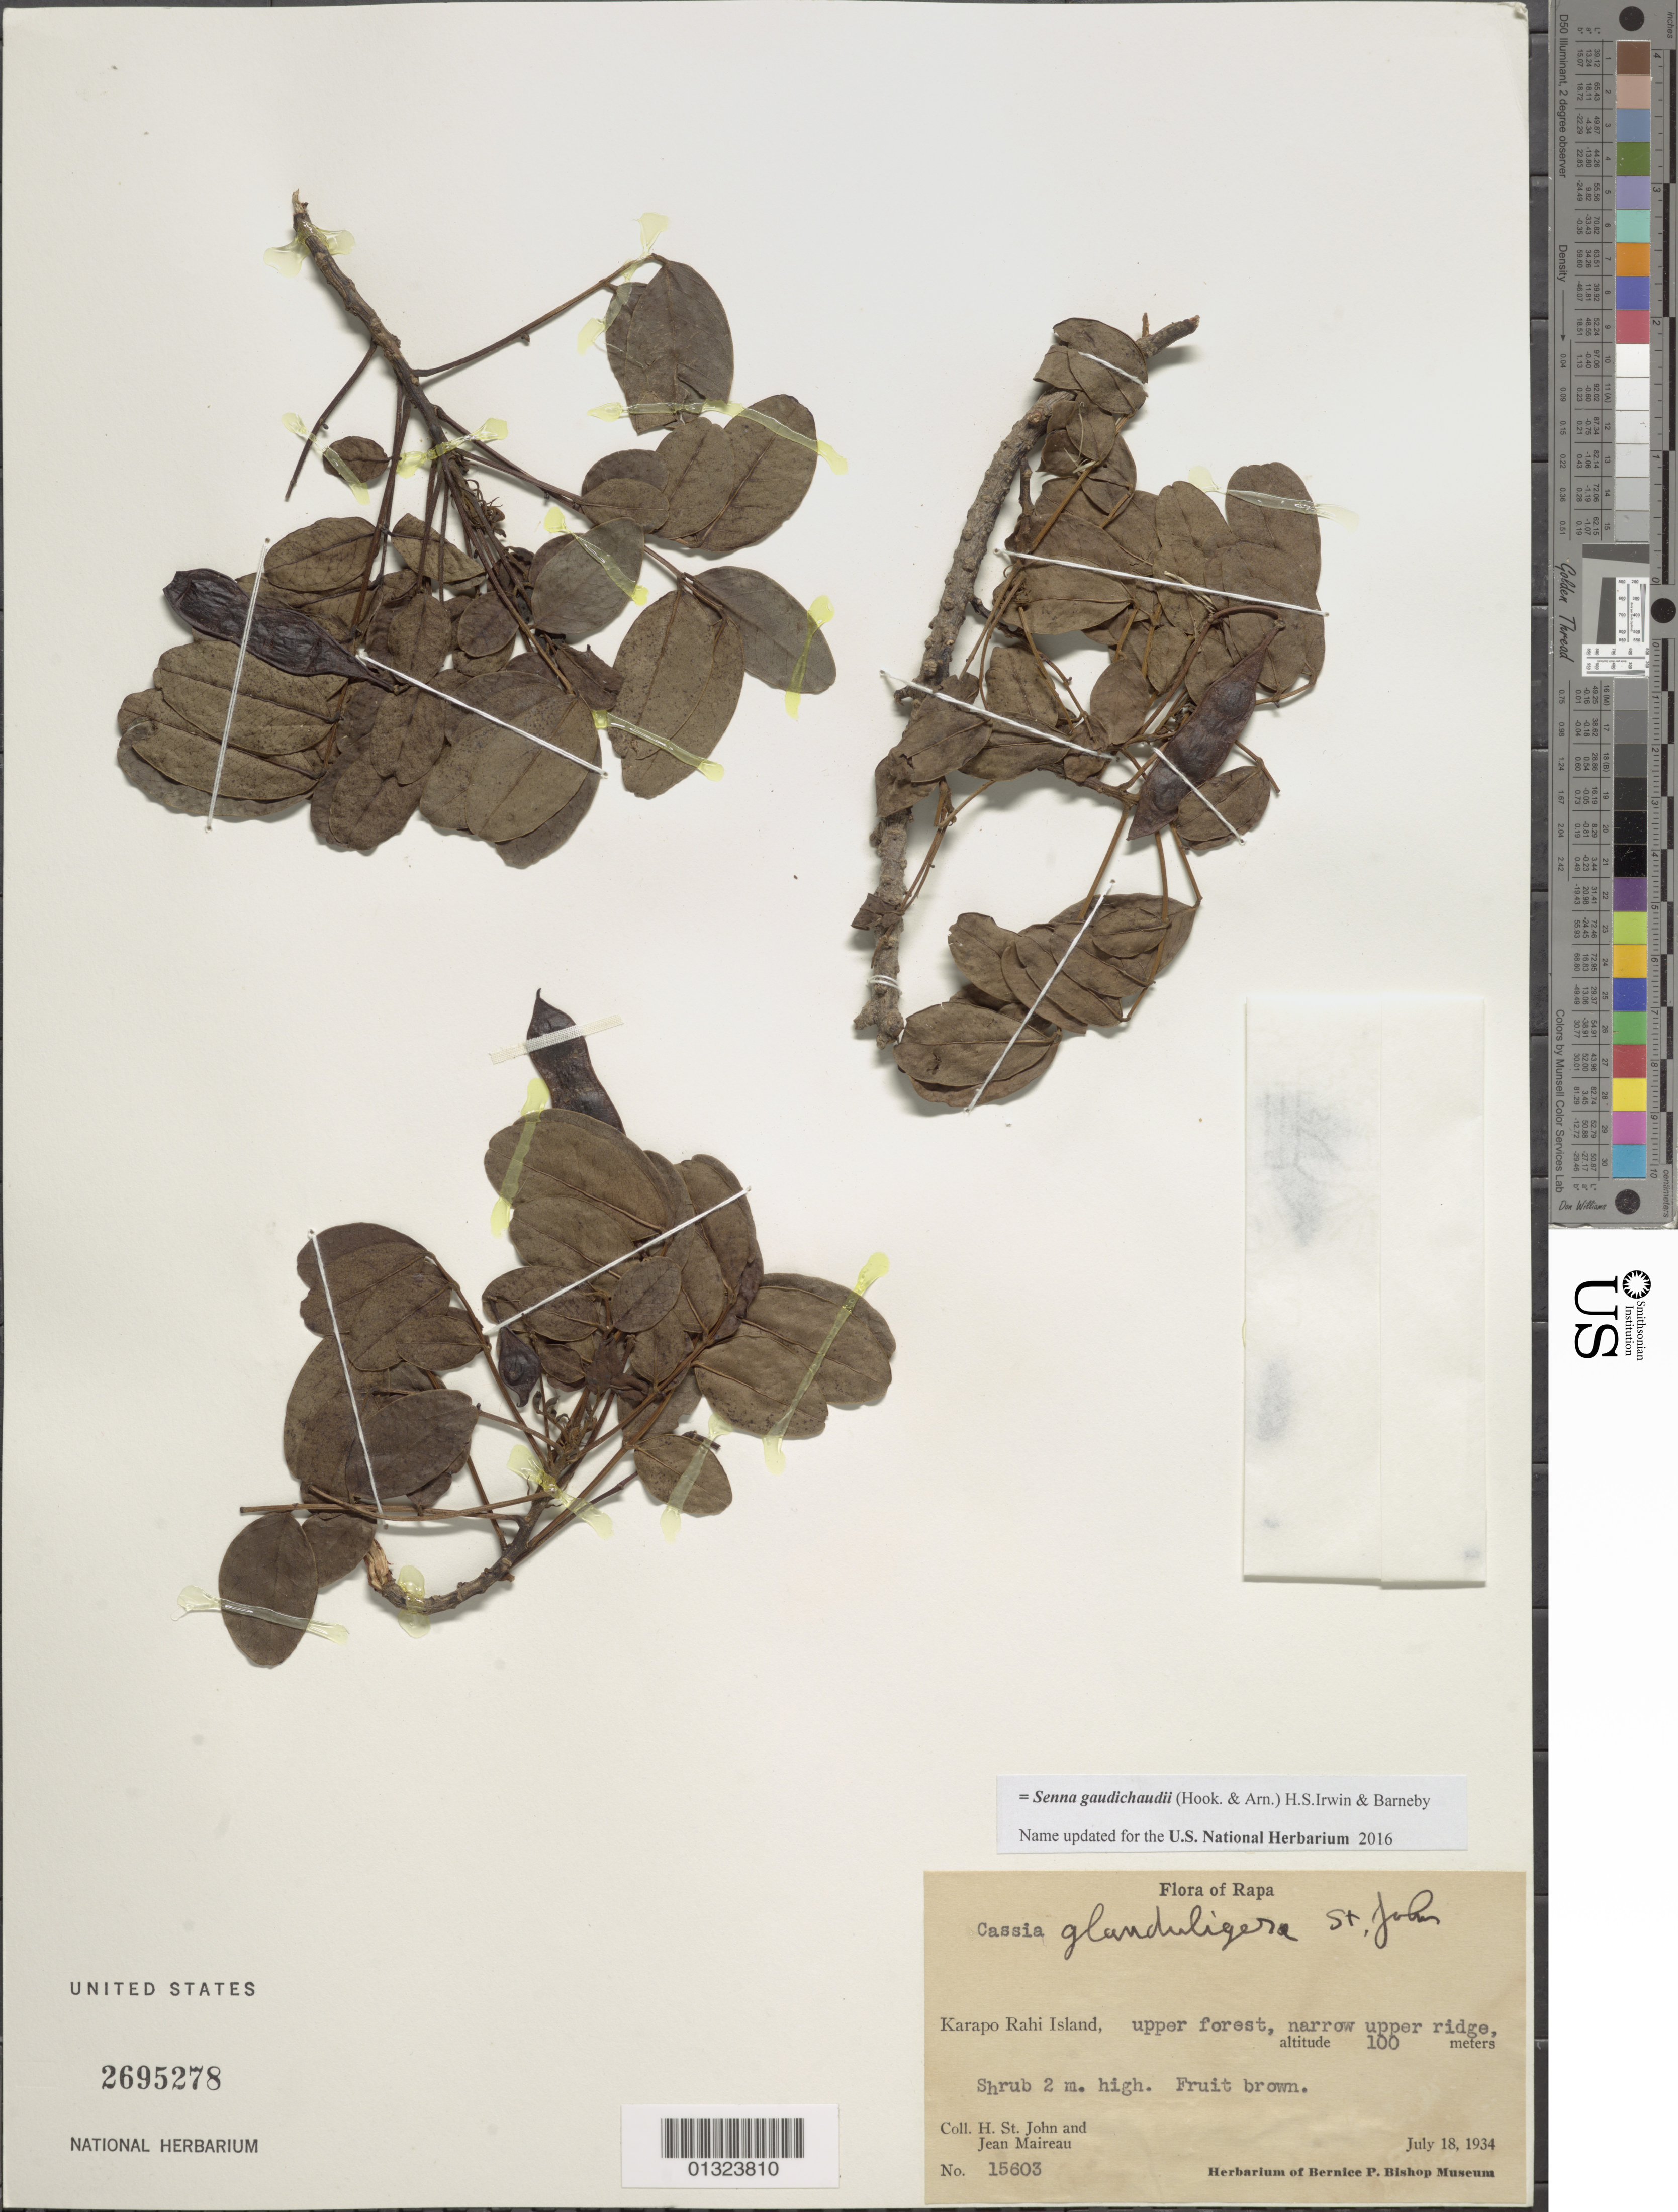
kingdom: Plantae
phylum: Tracheophyta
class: Magnoliopsida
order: Fabales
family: Fabaceae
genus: Senna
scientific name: Senna gaudichaudii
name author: (Hook. & Arn.) H.S. Irwin & Barneby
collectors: H. St. John & J. Maireau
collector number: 15603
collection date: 1934-07-18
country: French Polynesia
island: Rapa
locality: Karapo Rahi Island, upper forest, narrow upper ridge.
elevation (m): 100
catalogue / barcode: US 2695278